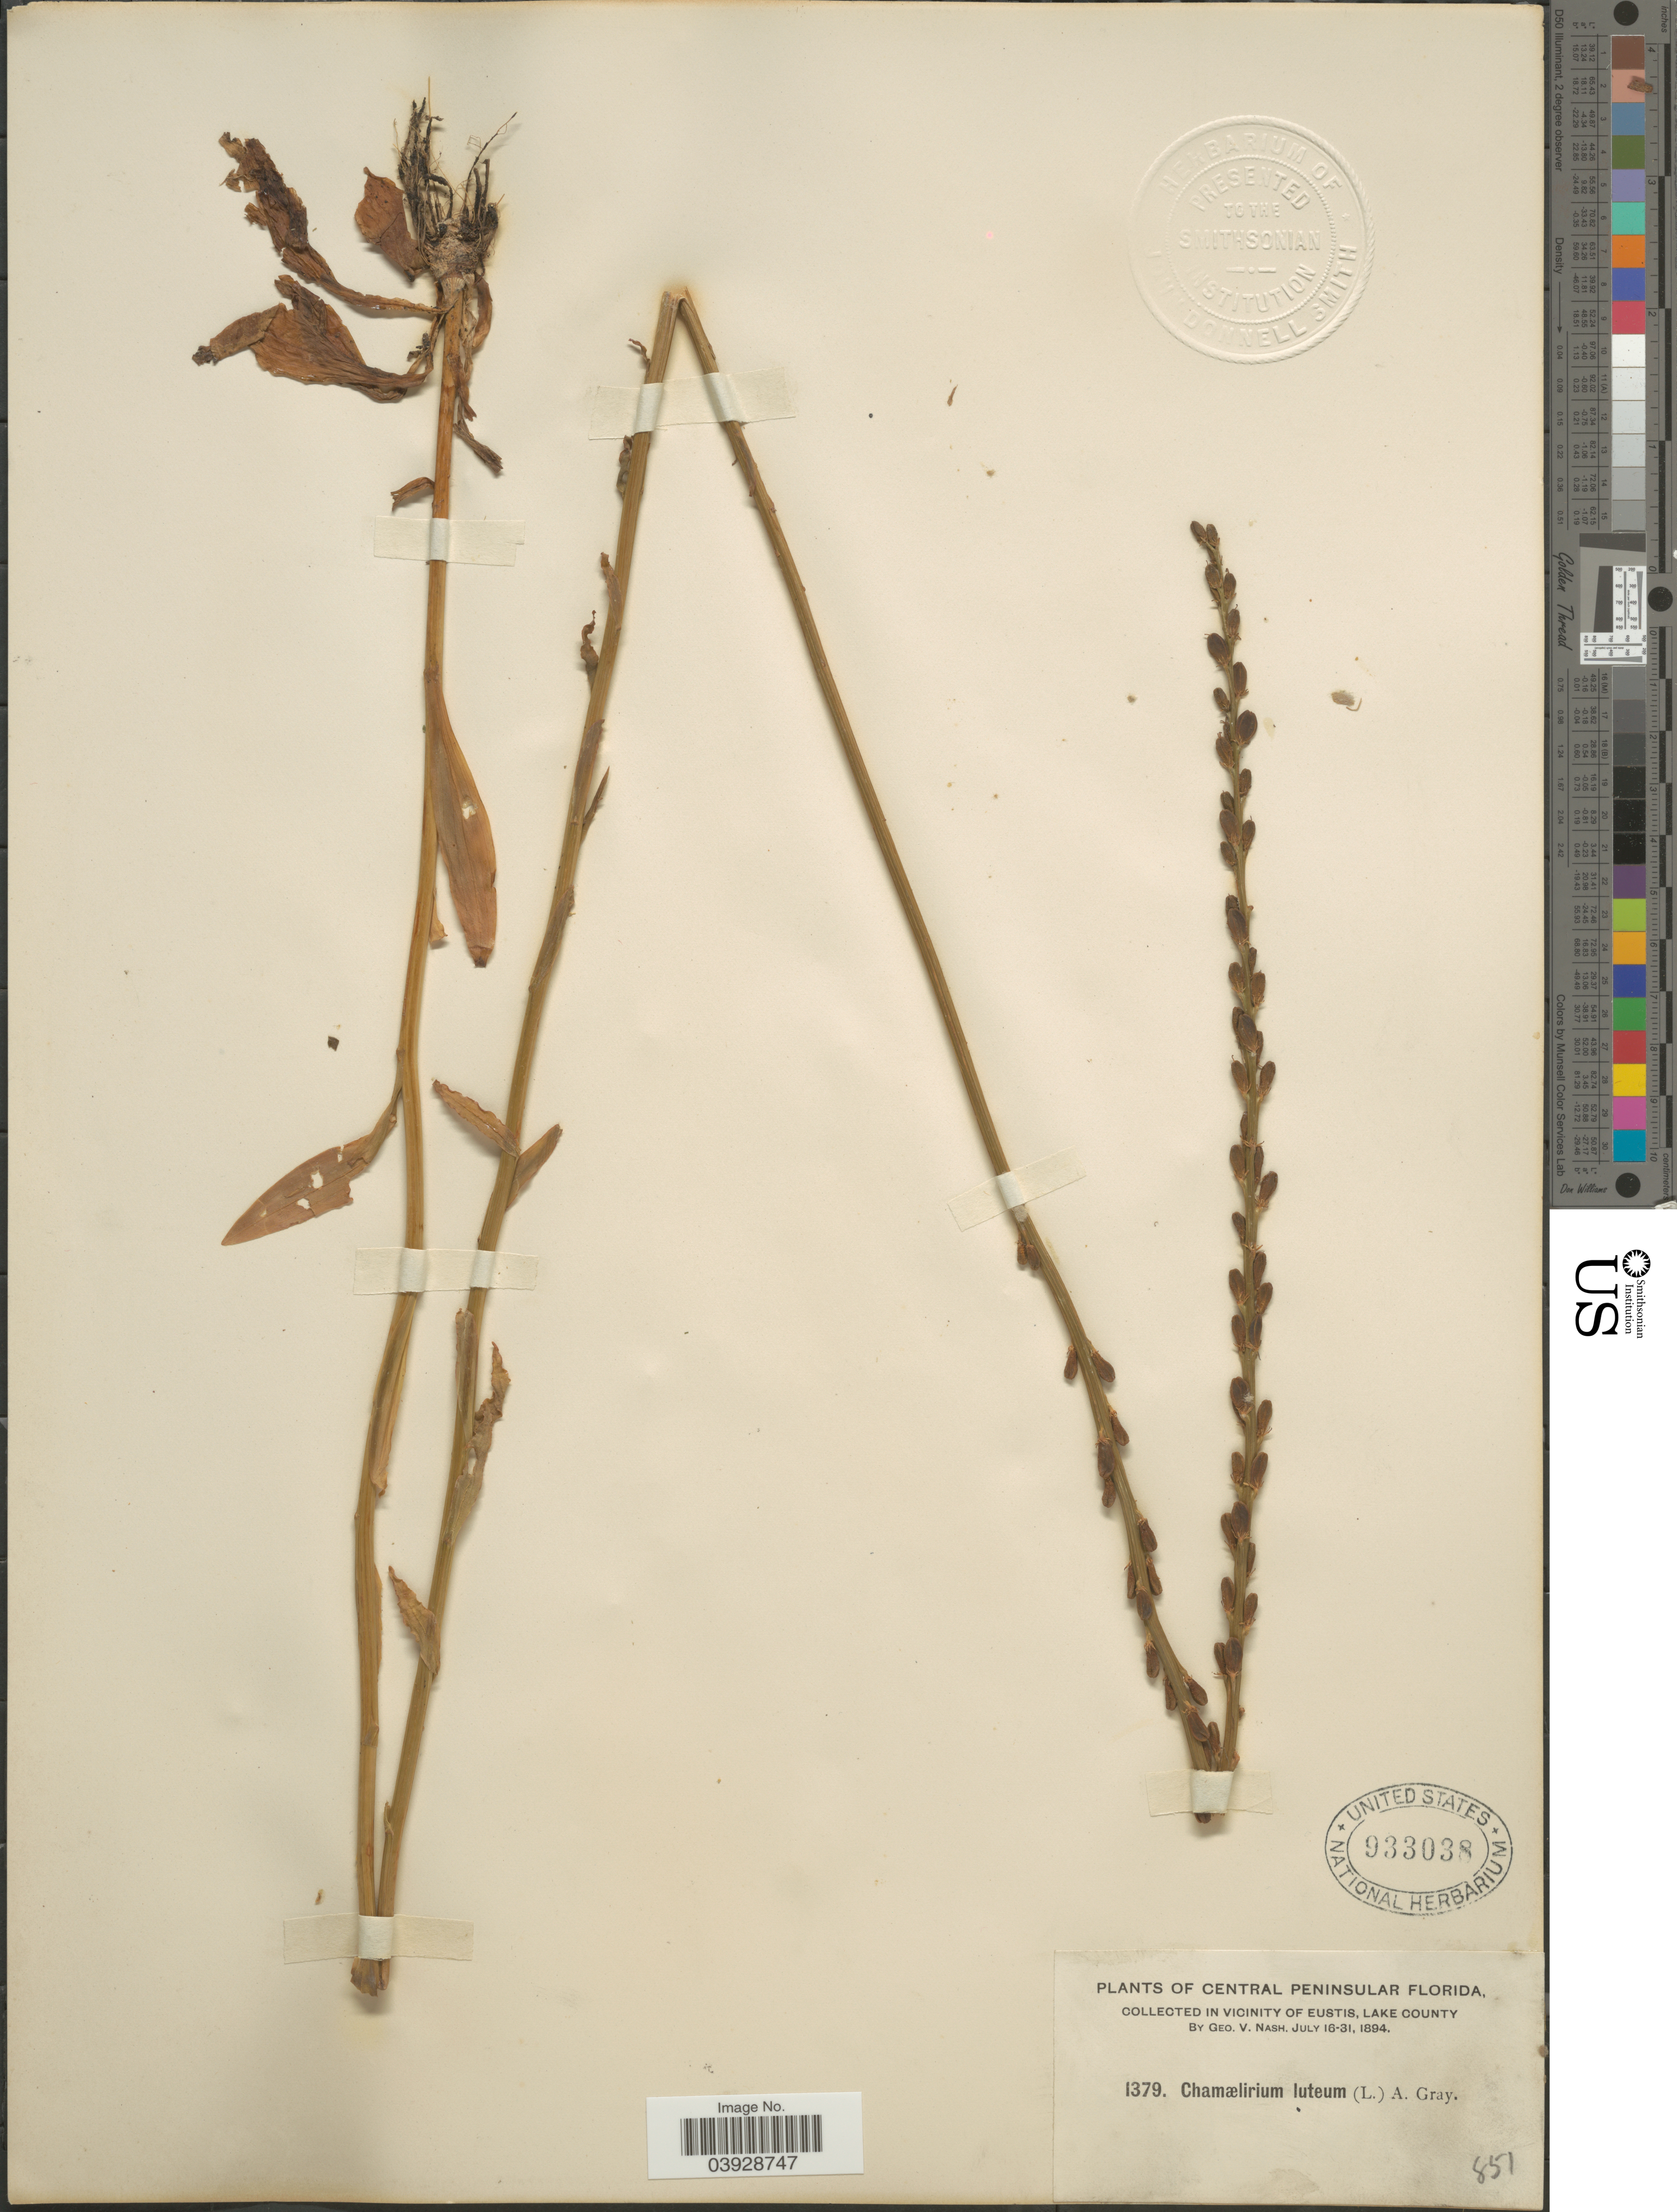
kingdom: Plantae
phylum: Tracheophyta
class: Liliopsida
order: Liliales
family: Melanthiaceae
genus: Chamaelirium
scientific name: Chamaelirium luteum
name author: (L.) A. Gray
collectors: G. V. Nash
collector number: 1379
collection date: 1894-07-16/1894-07-31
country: United States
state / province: Florida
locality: Central Peninsular Florida, in Vicinity of Eustis, Lake County.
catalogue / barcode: US 933038